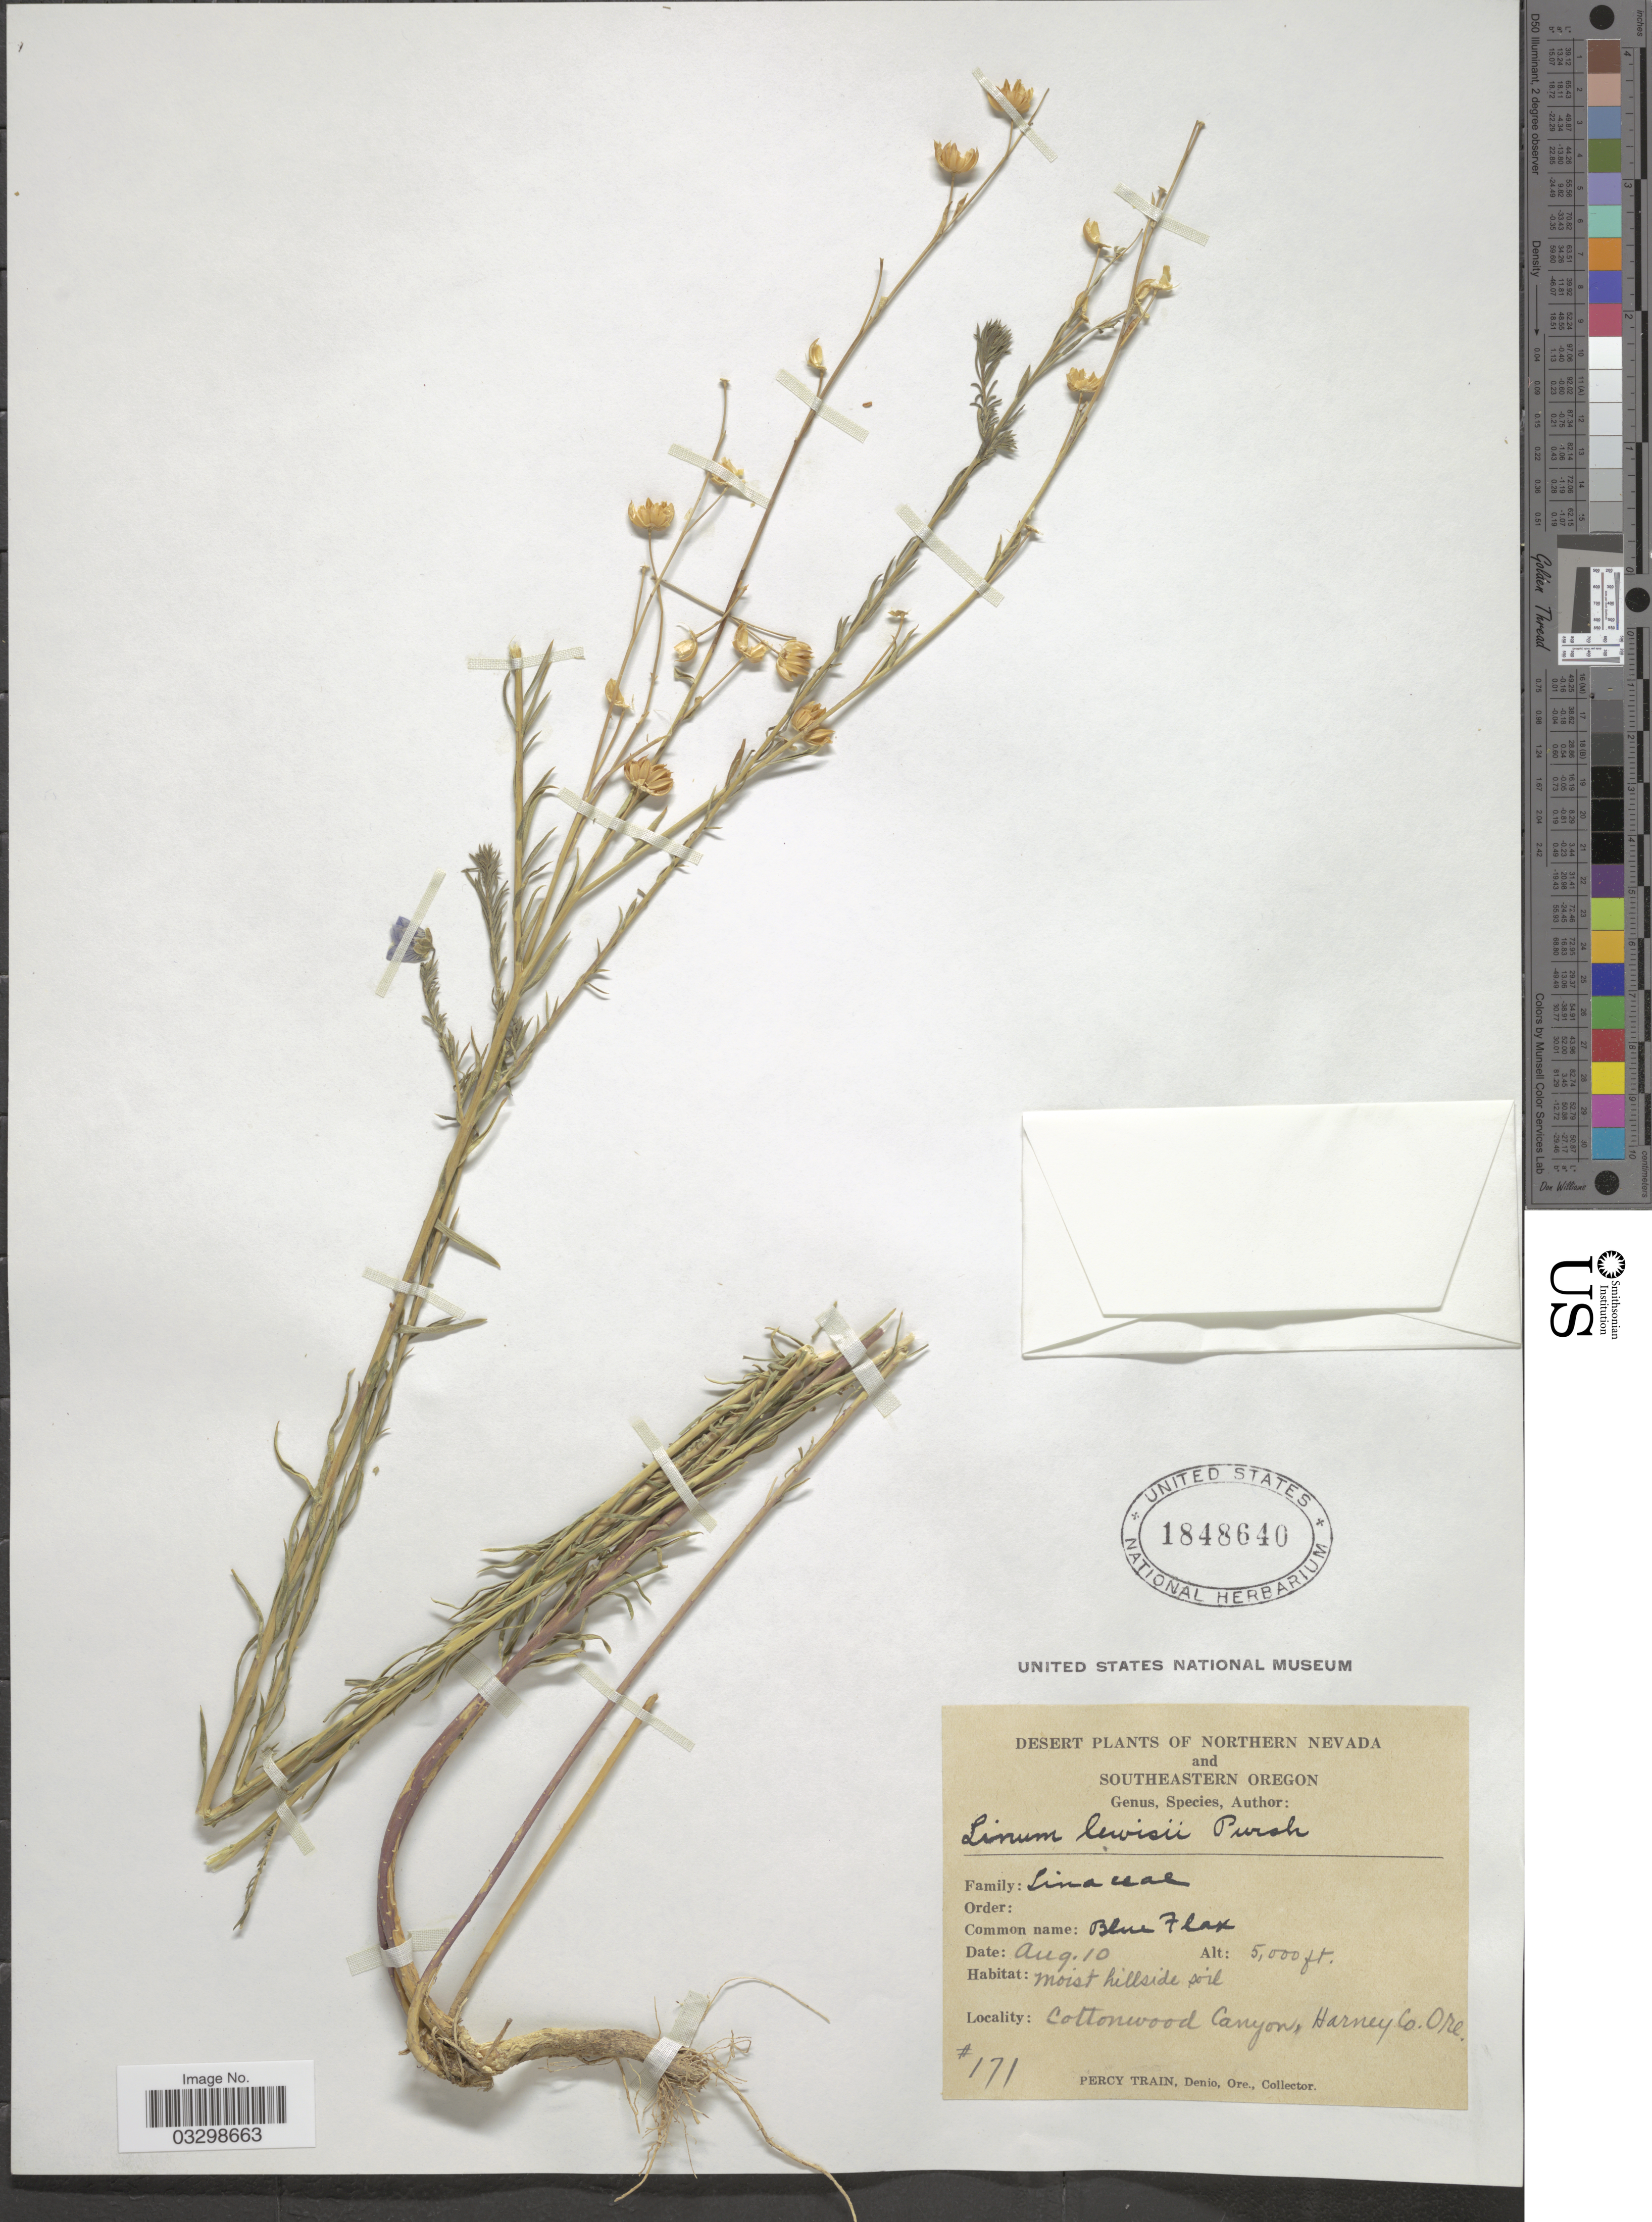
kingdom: Plantae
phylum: Tracheophyta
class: Magnoliopsida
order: Malpighiales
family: Linaceae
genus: Linum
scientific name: Linum lewisii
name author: Pursh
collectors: P. Train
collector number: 171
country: United States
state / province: Oregon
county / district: Harney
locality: Southeastern Oregon. Cottonwood Canyon, Harney Co.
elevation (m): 1524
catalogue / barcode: US 1848640